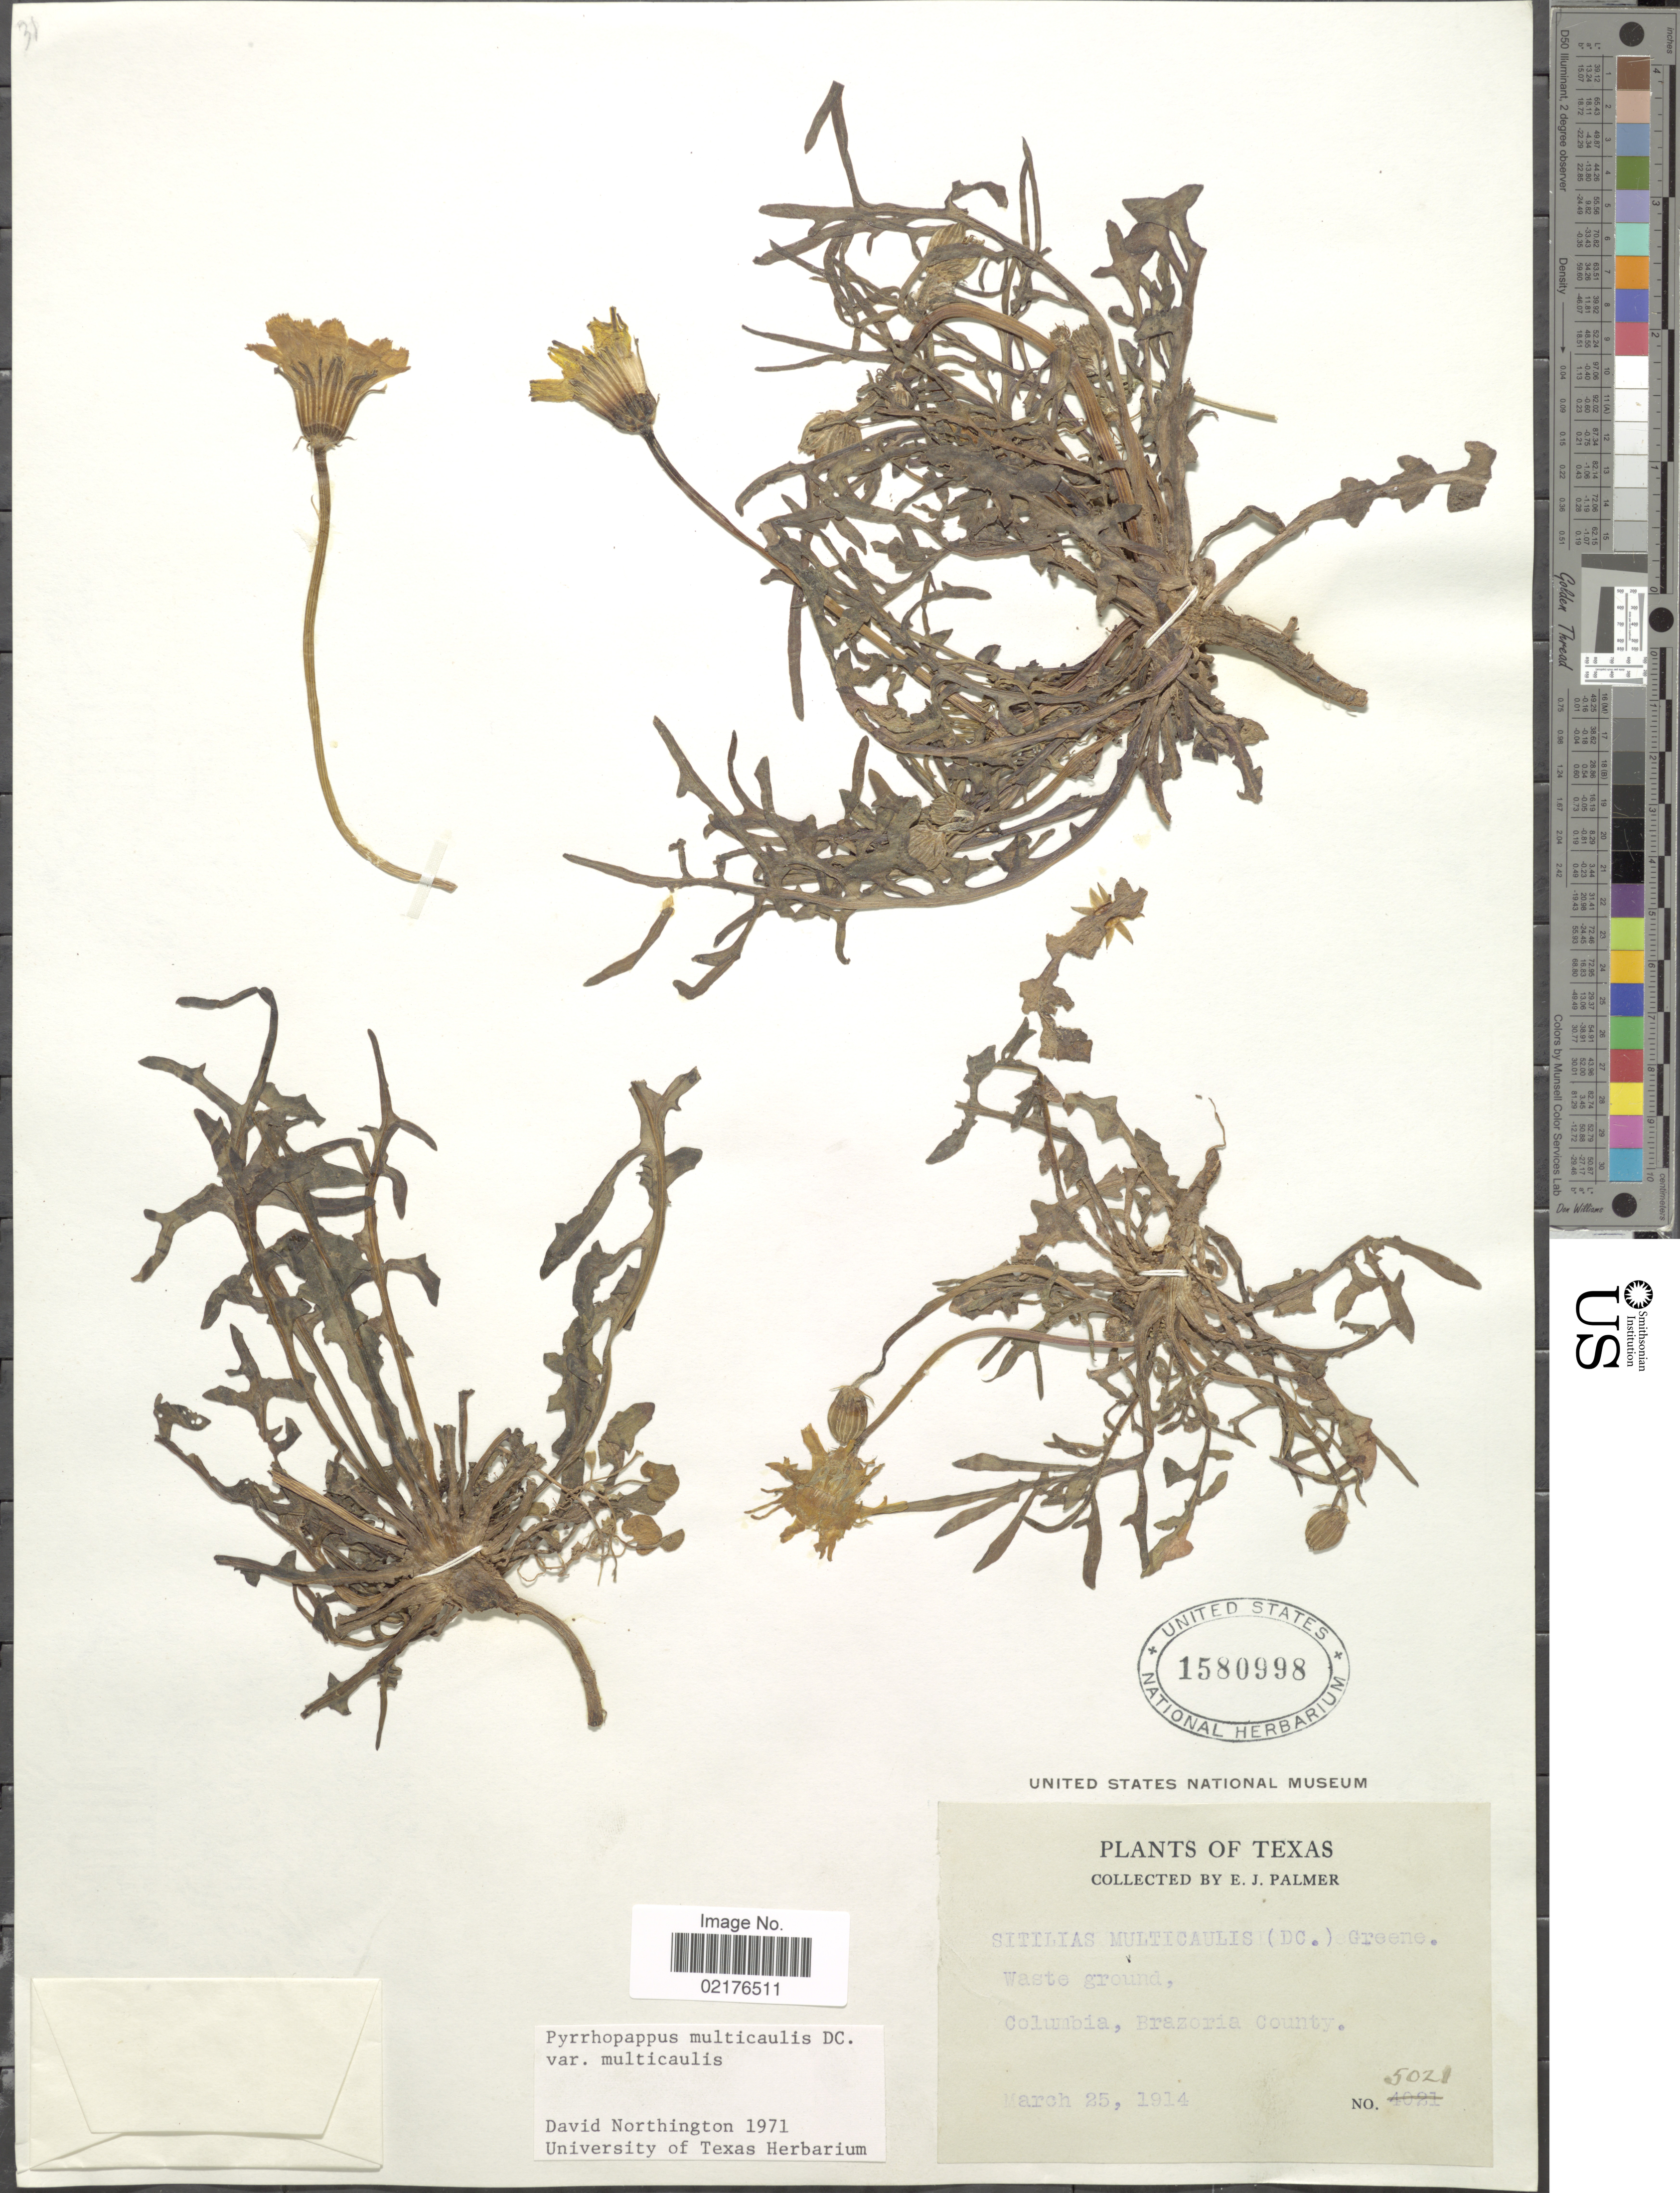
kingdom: Plantae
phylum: Tracheophyta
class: Magnoliopsida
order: Asterales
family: Asteraceae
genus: Pyrrhopappus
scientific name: Pyrrhopappus pauciflorus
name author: (D. Don) DC.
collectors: E. J. Palmer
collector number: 5021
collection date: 1914-03-25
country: United States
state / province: Texas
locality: Columbia, Brazoria County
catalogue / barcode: US 1580998